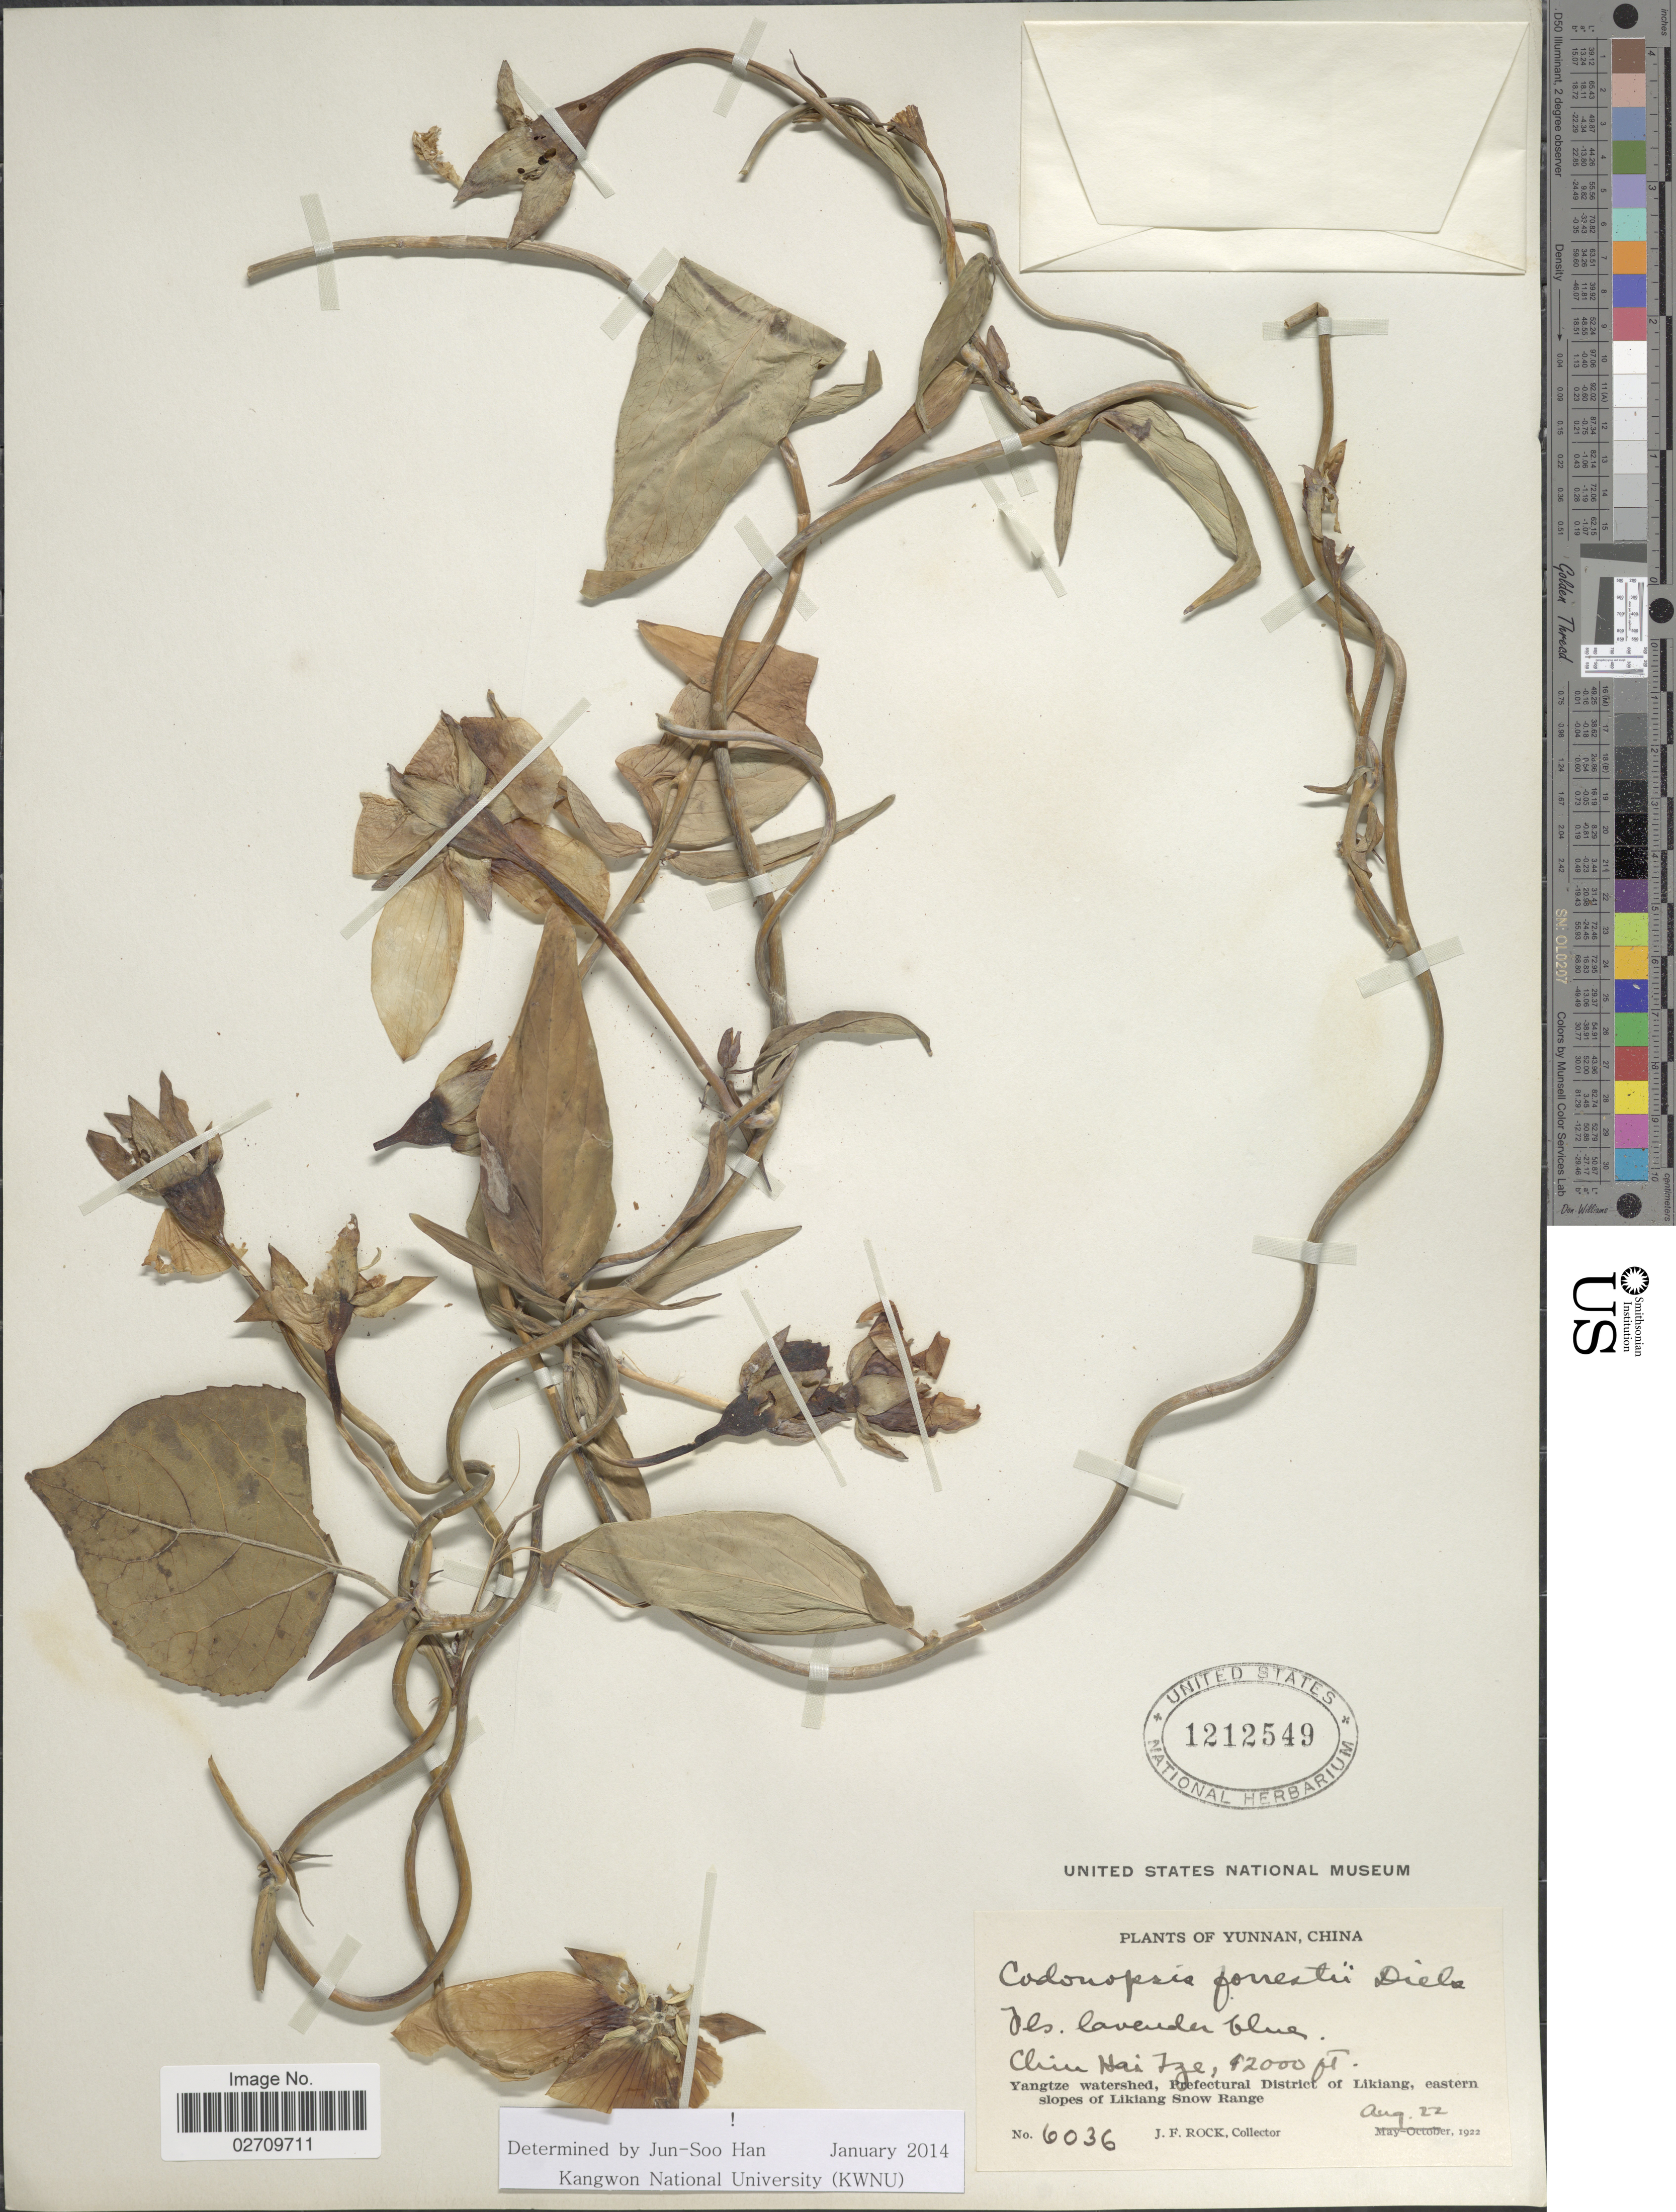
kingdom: Plantae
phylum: Tracheophyta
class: Magnoliopsida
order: Asterales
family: Campanulaceae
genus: Codonopsis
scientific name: Codonopsis forrestii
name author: Diels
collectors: J. F. Rock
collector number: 6036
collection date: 1922-08-22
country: China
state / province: Yunnan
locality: Chiu Hai Tze, Yangtze watershed, Prefectural District of Likiang, eastern slopes of Likiang Snow Range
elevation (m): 3658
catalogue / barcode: US 1212549